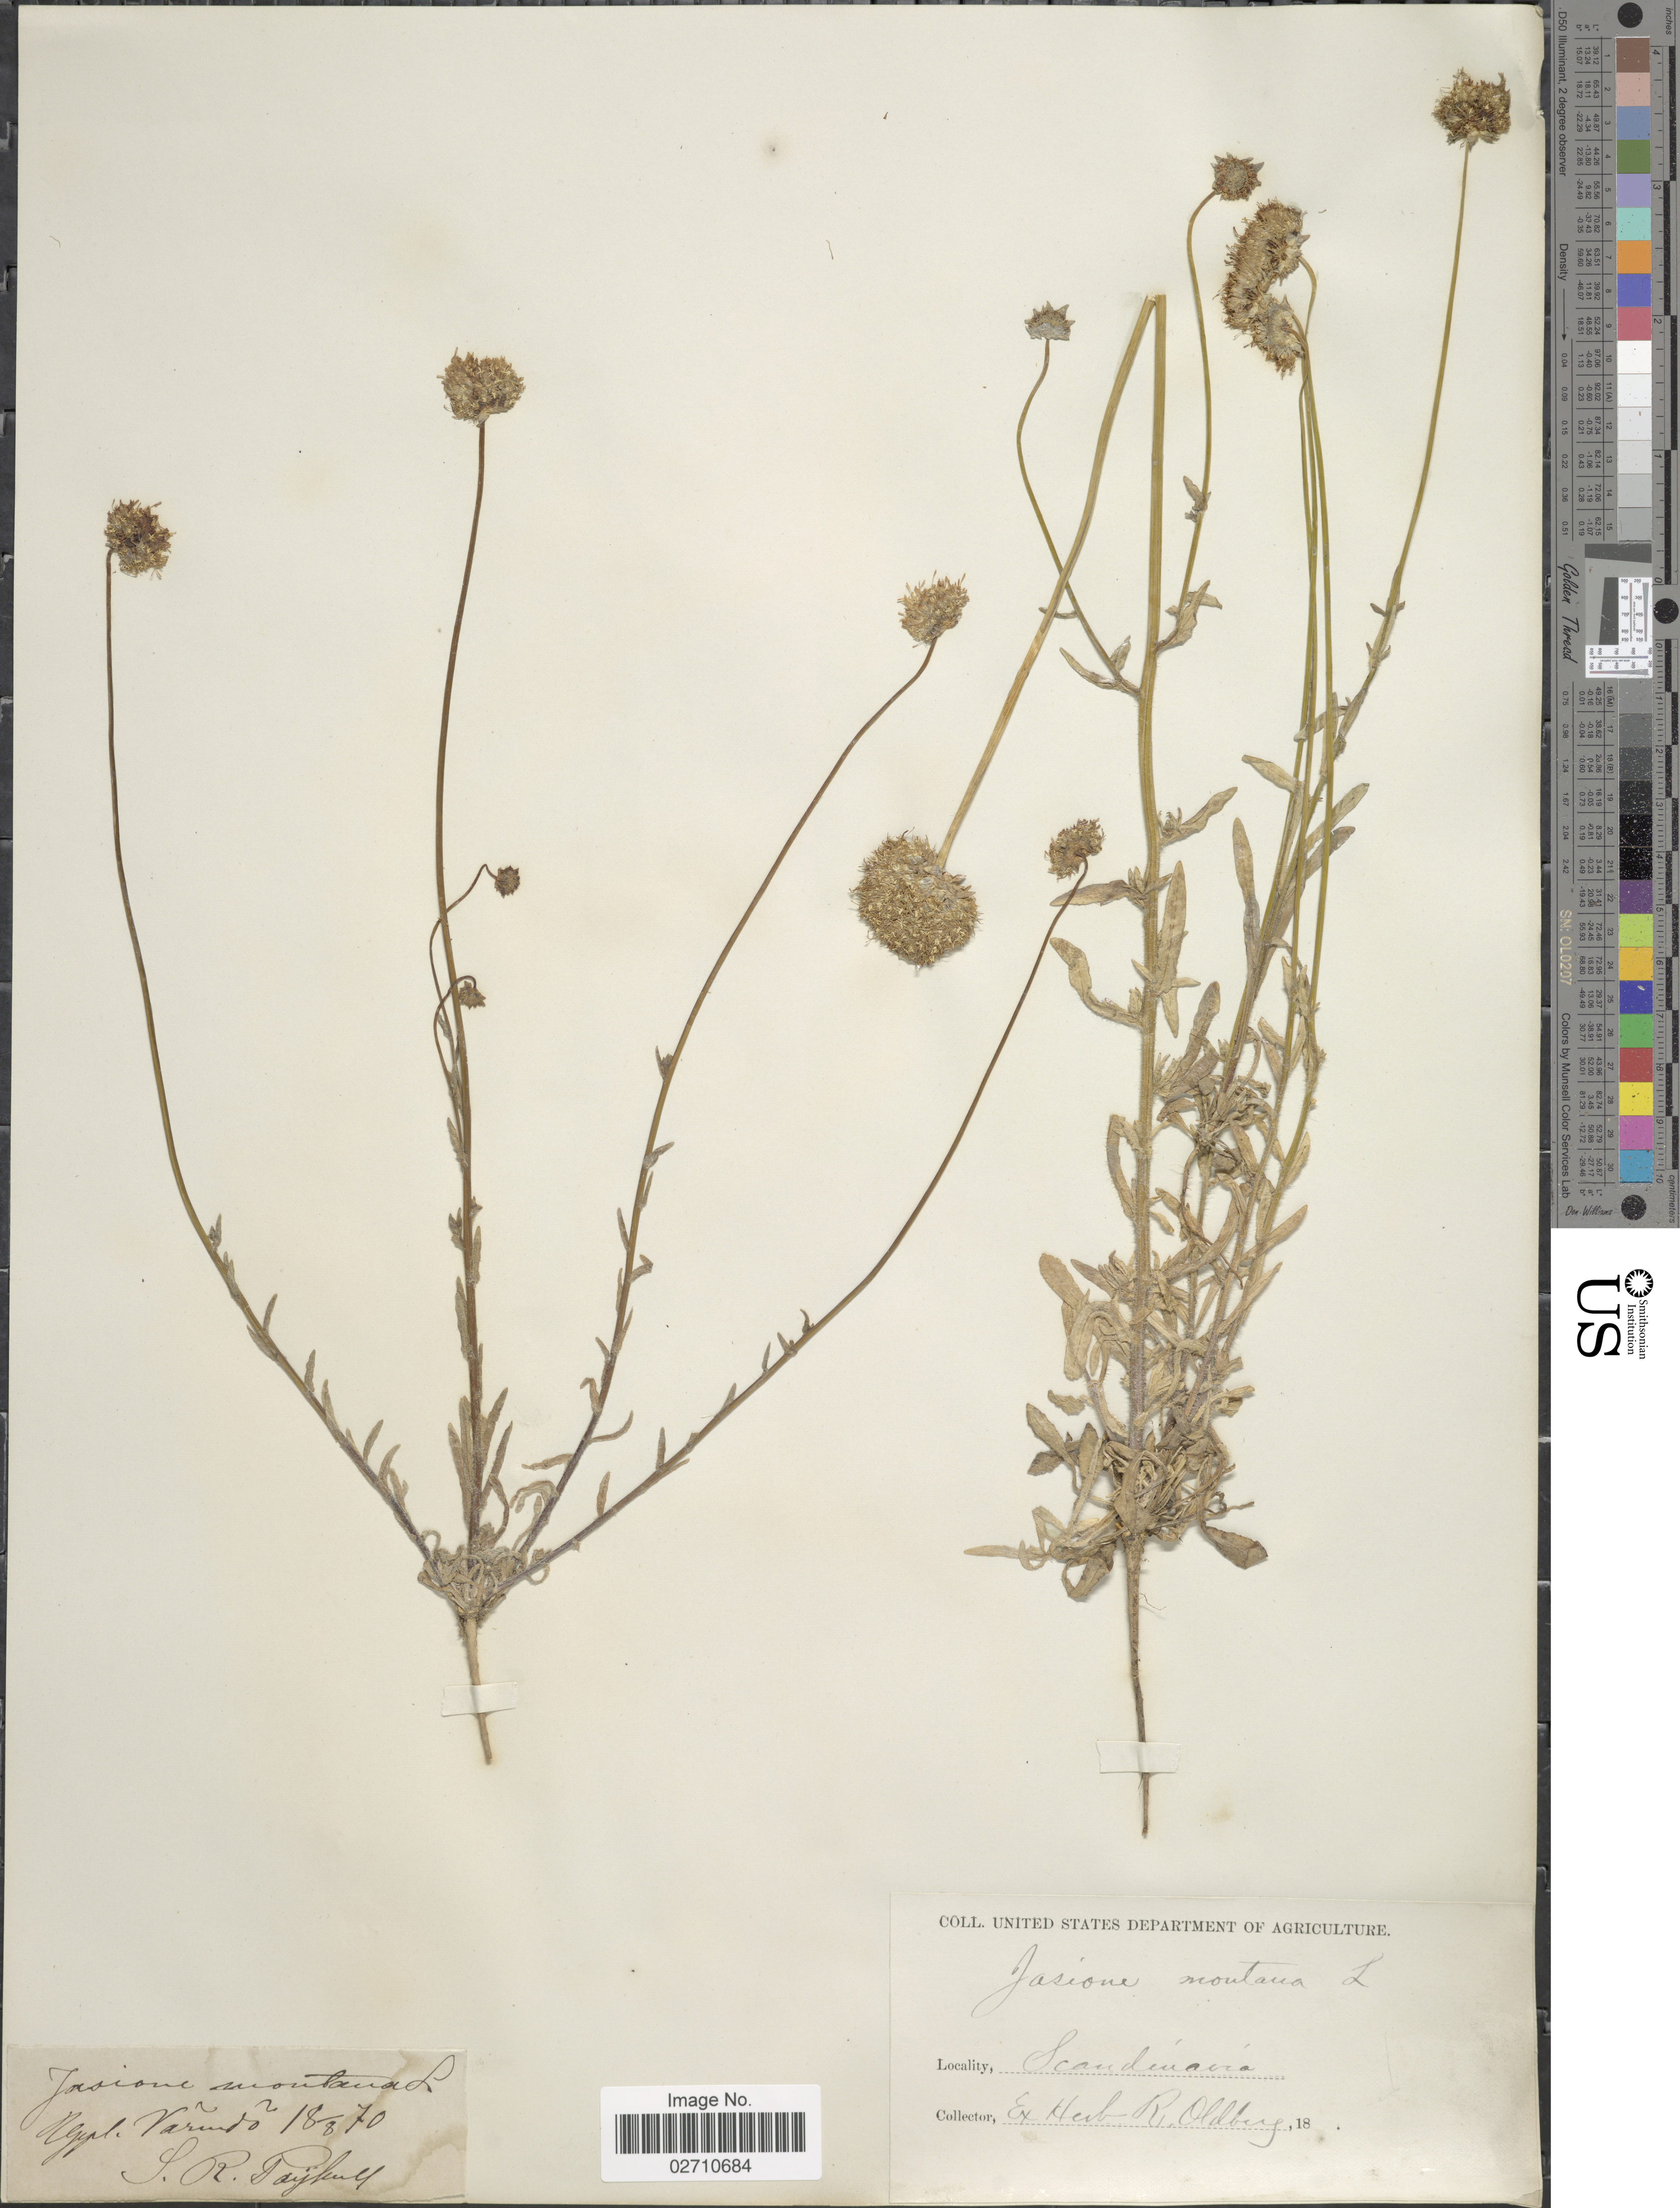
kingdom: Plantae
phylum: Tracheophyta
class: Magnoliopsida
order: Asterales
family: Campanulaceae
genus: Jasione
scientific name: Jasione montana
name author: L.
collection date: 1870-08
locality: Repbl. Varindo, Scandinavia [interpreted]